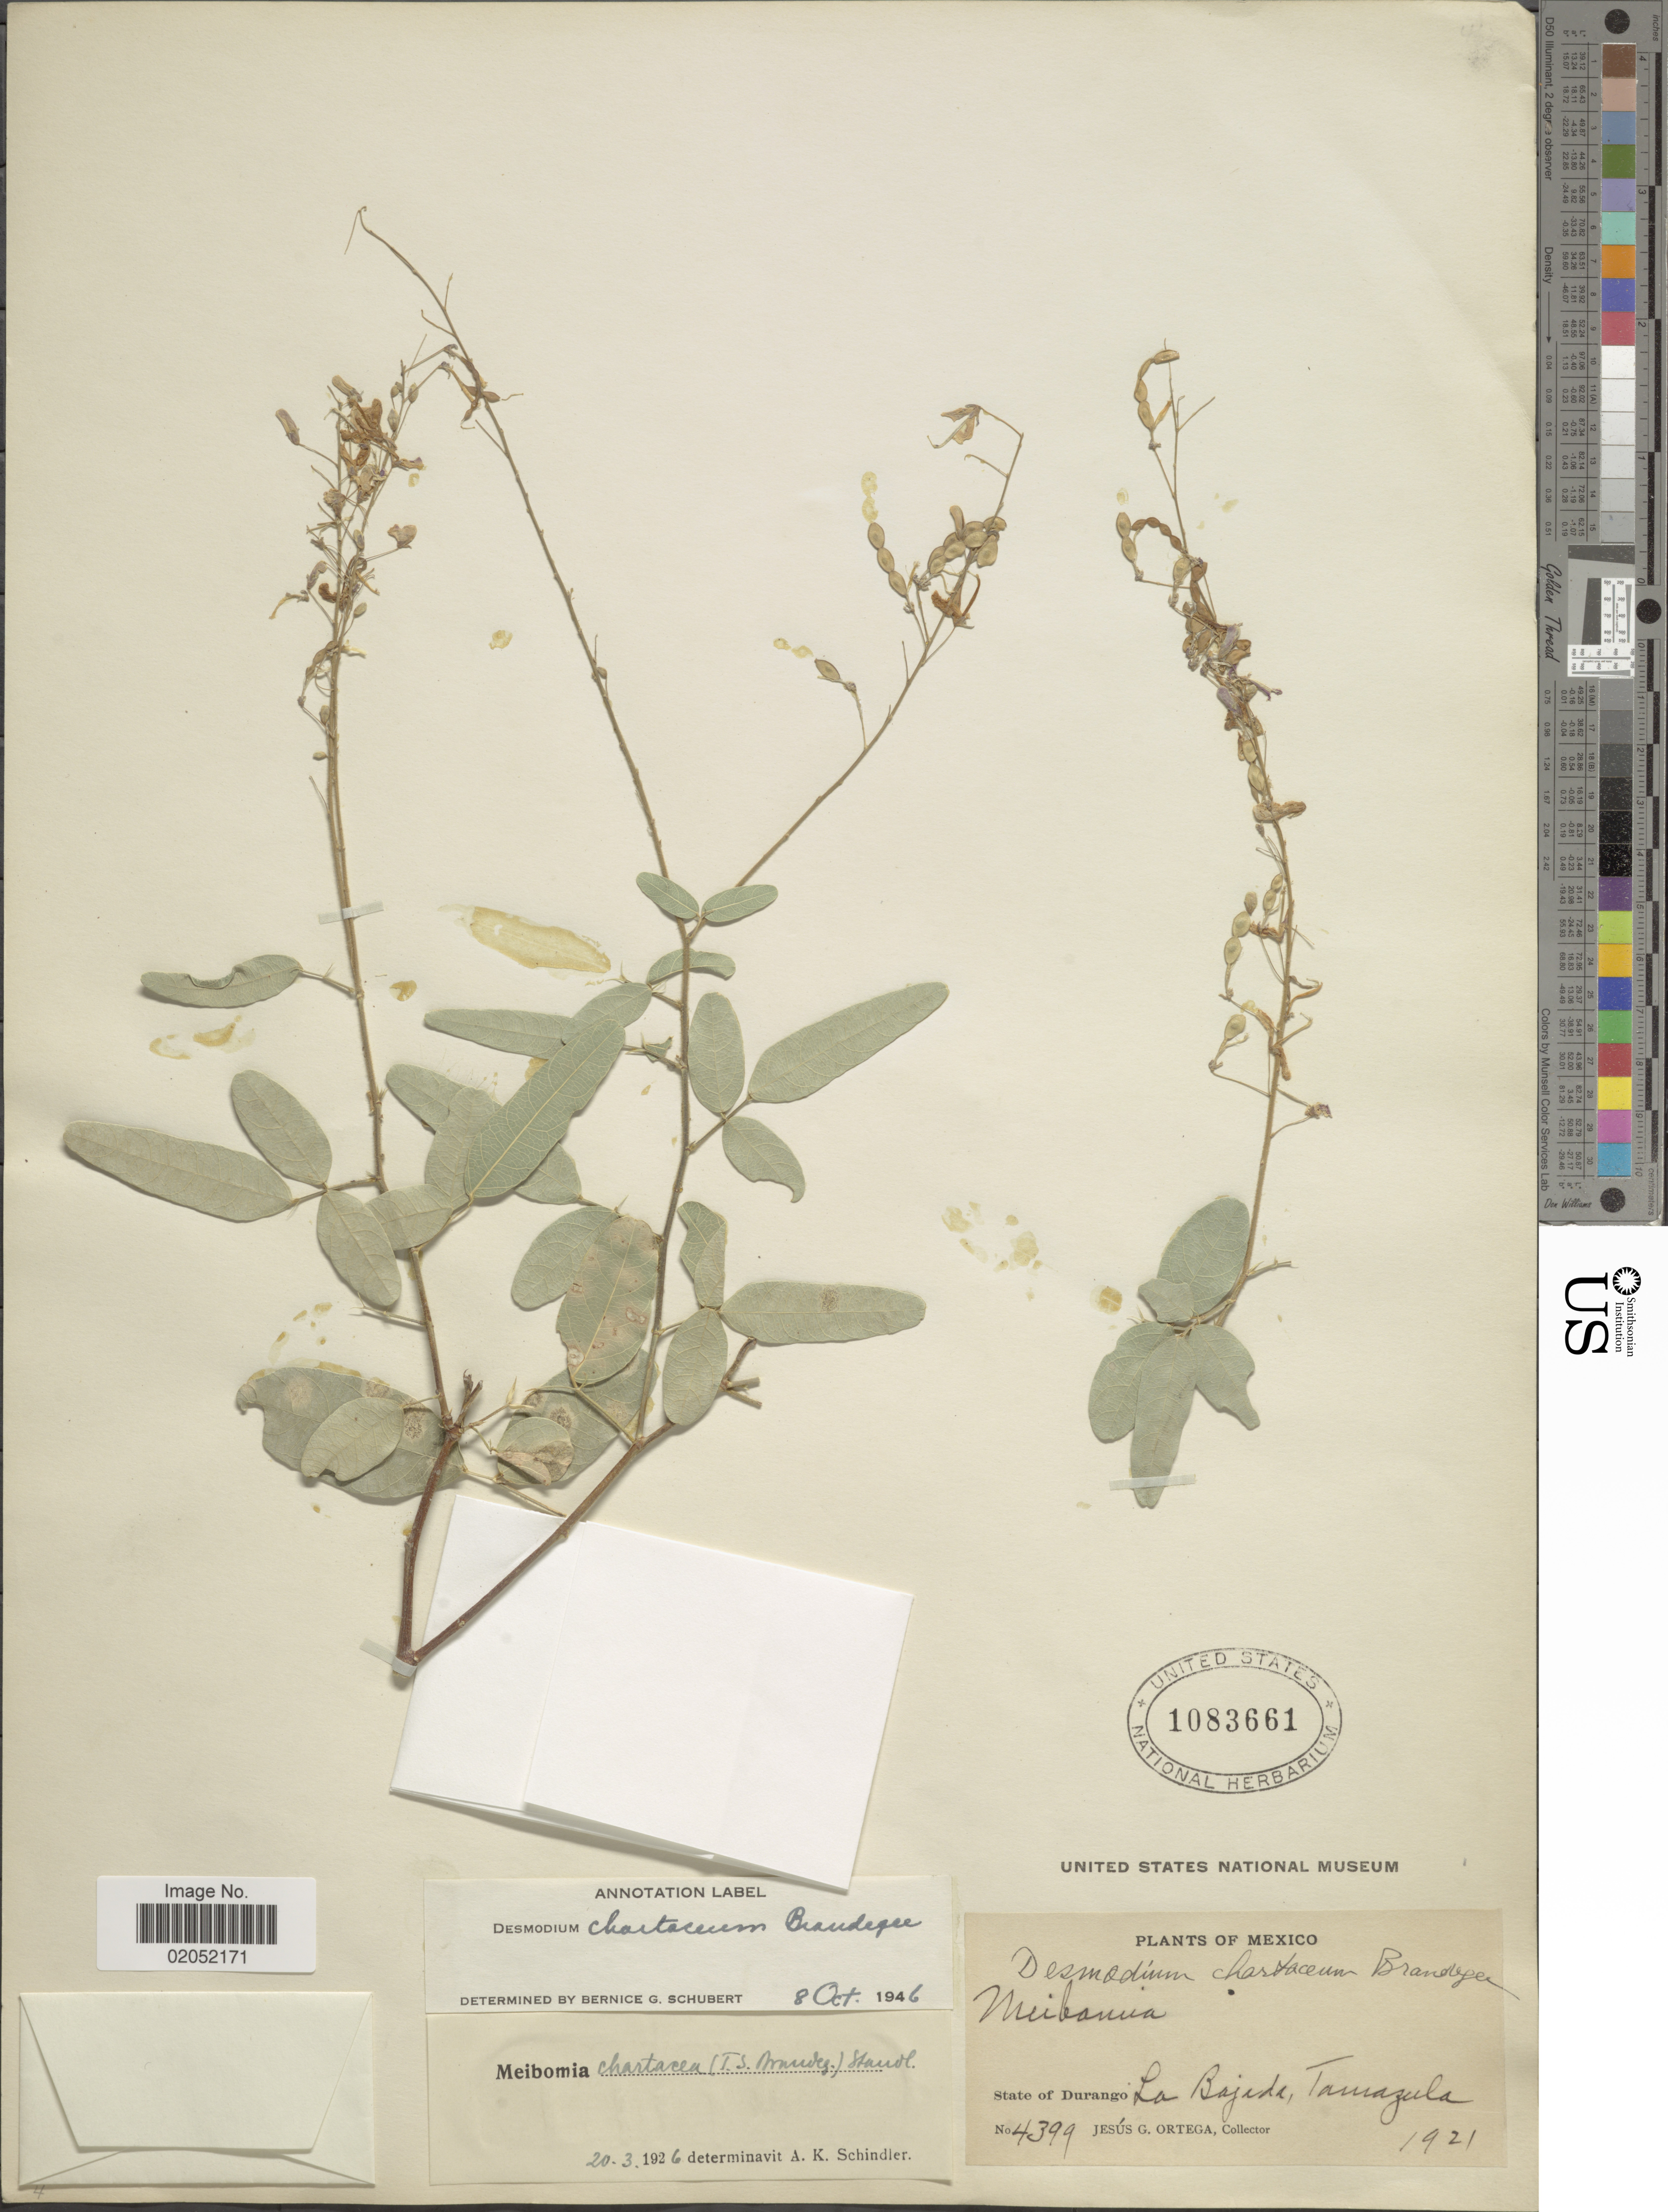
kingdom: Plantae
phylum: Tracheophyta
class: Magnoliopsida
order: Fabales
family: Fabaceae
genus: Desmodium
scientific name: Desmodium chartaceum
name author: Brandegee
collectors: J. Ortega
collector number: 4399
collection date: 1921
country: Mexico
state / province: Durango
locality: State of Durango, La Bajeda, Tamazula.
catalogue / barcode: US 1083661